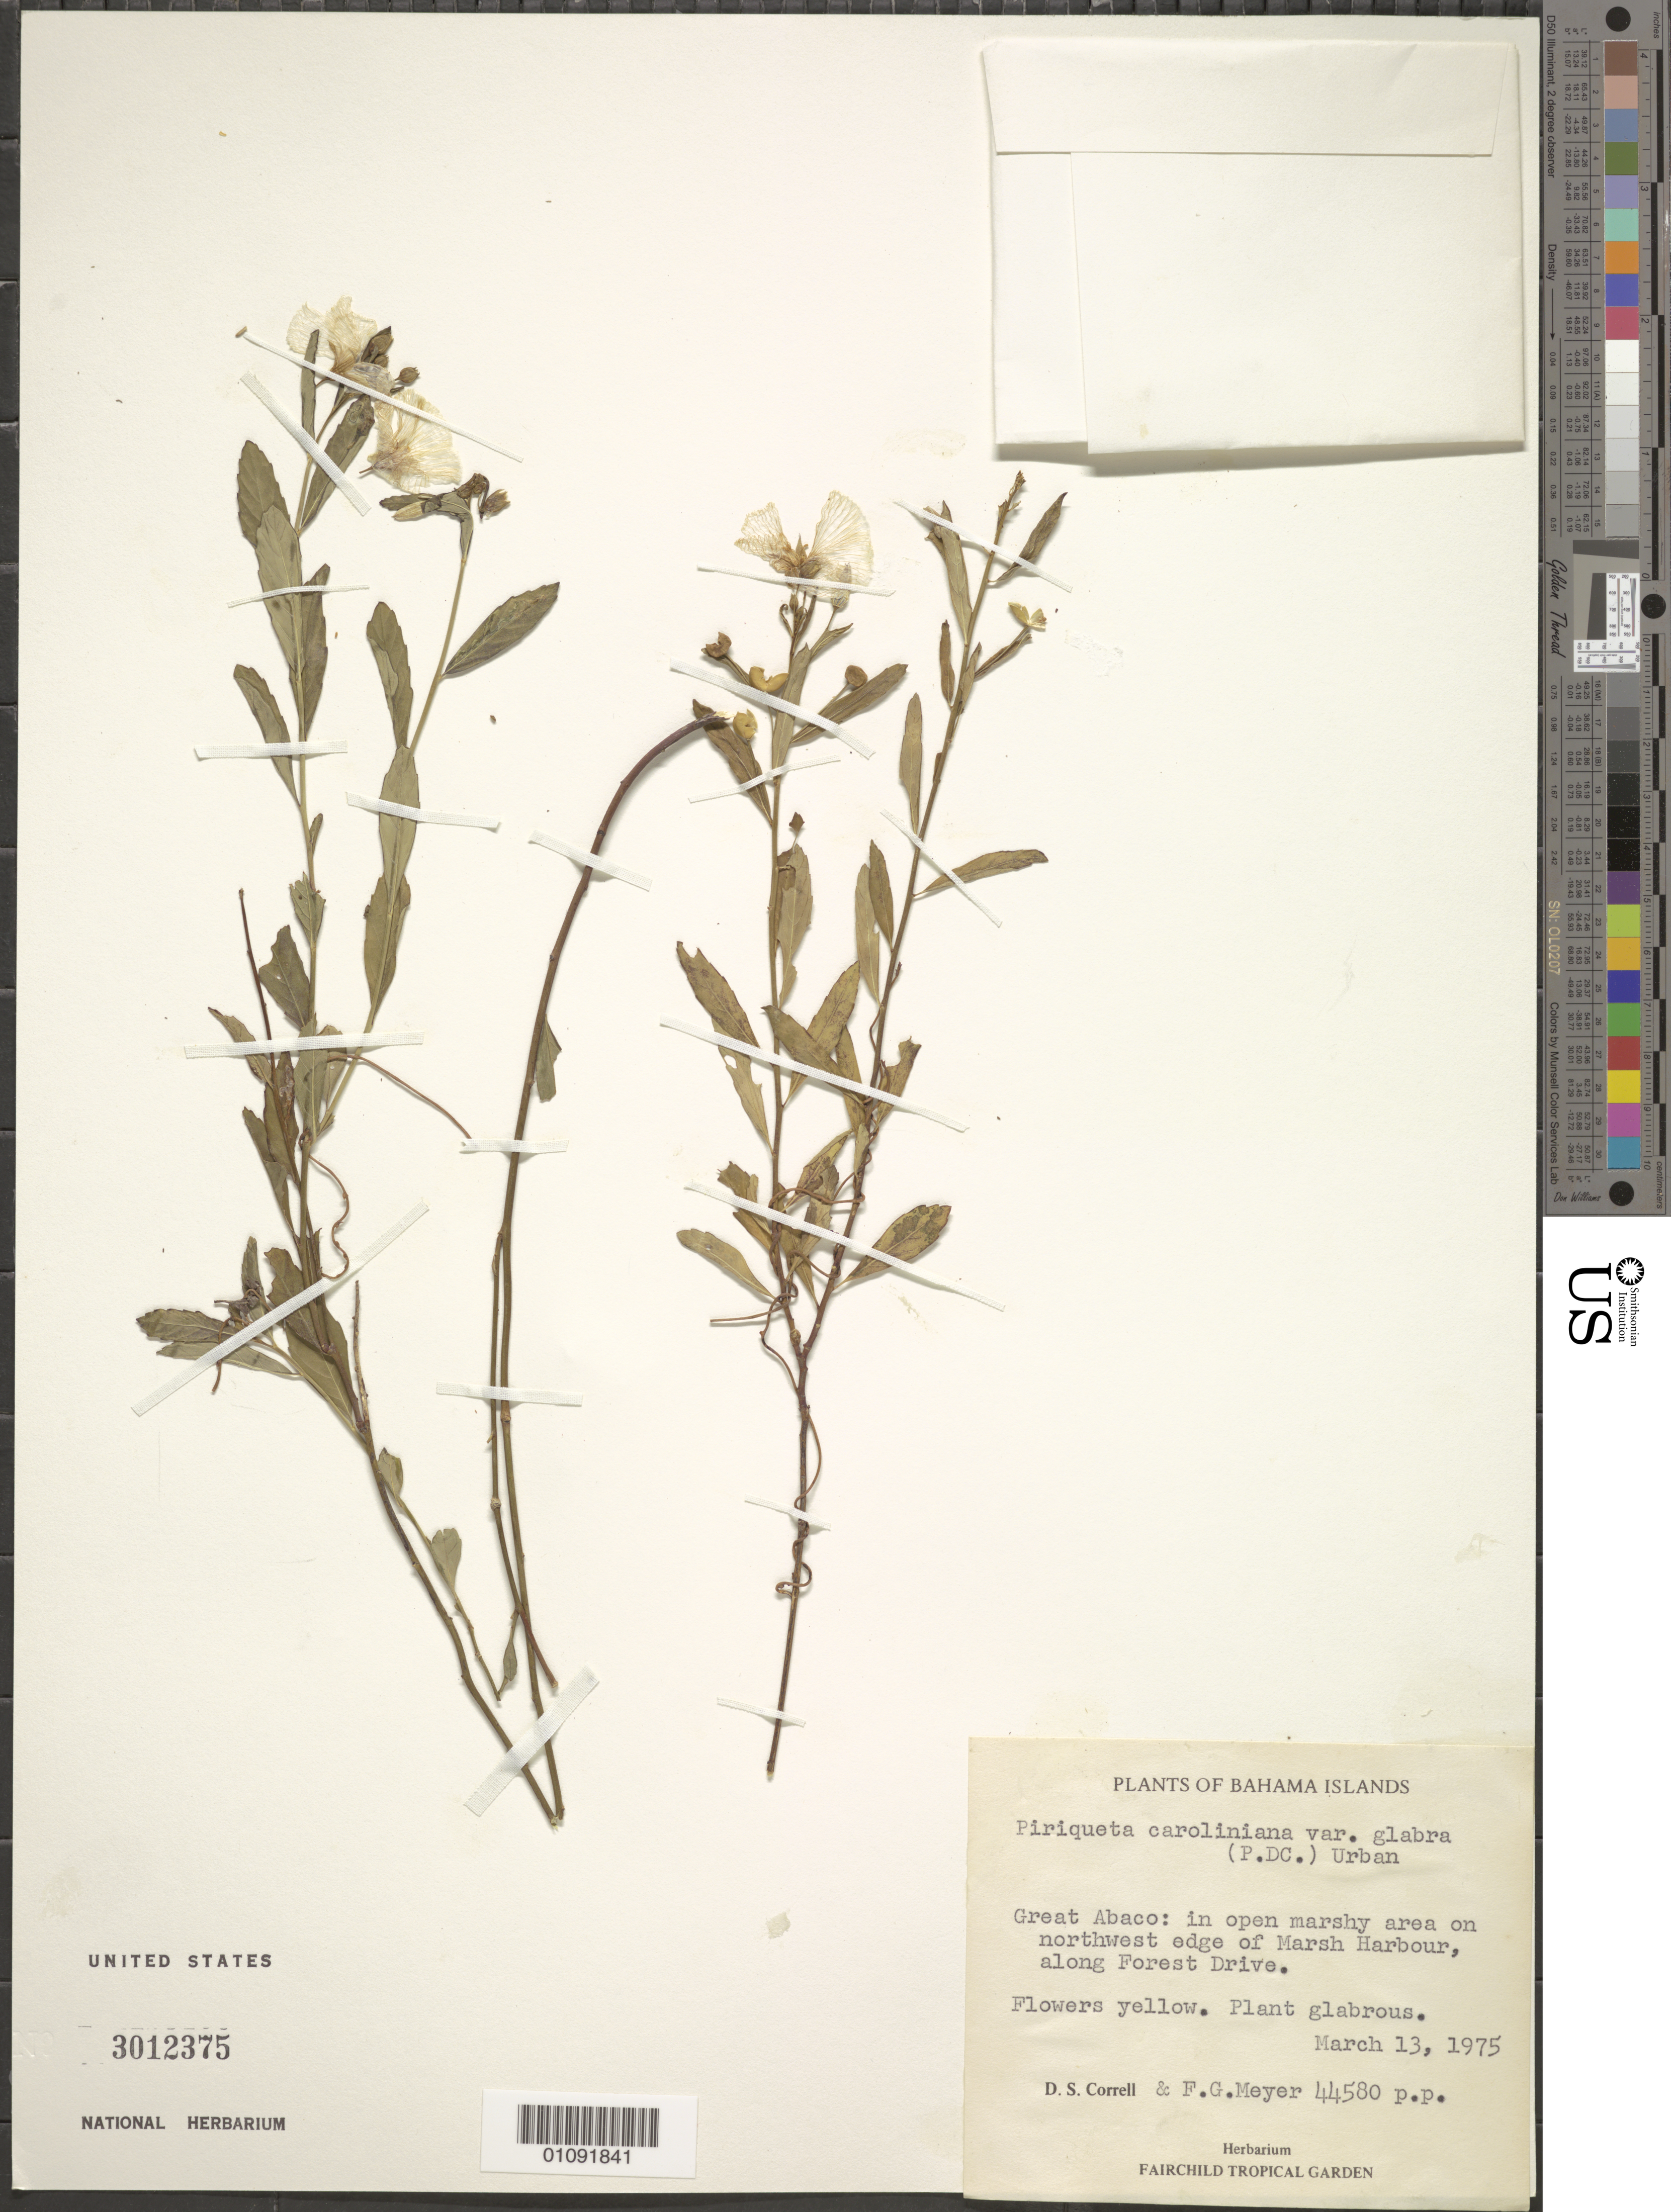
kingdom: Plantae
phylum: Tracheophyta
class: Magnoliopsida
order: Malpighiales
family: Turneraceae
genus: Piriqueta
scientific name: Piriqueta cistoides subsp. caroliniana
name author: (Walter) Arbo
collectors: D. S. Correll & F. G. Meyer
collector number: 44580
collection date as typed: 13 Mar 1975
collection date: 1975-03-13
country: Bahamas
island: Great Abaco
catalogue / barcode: US 3012375